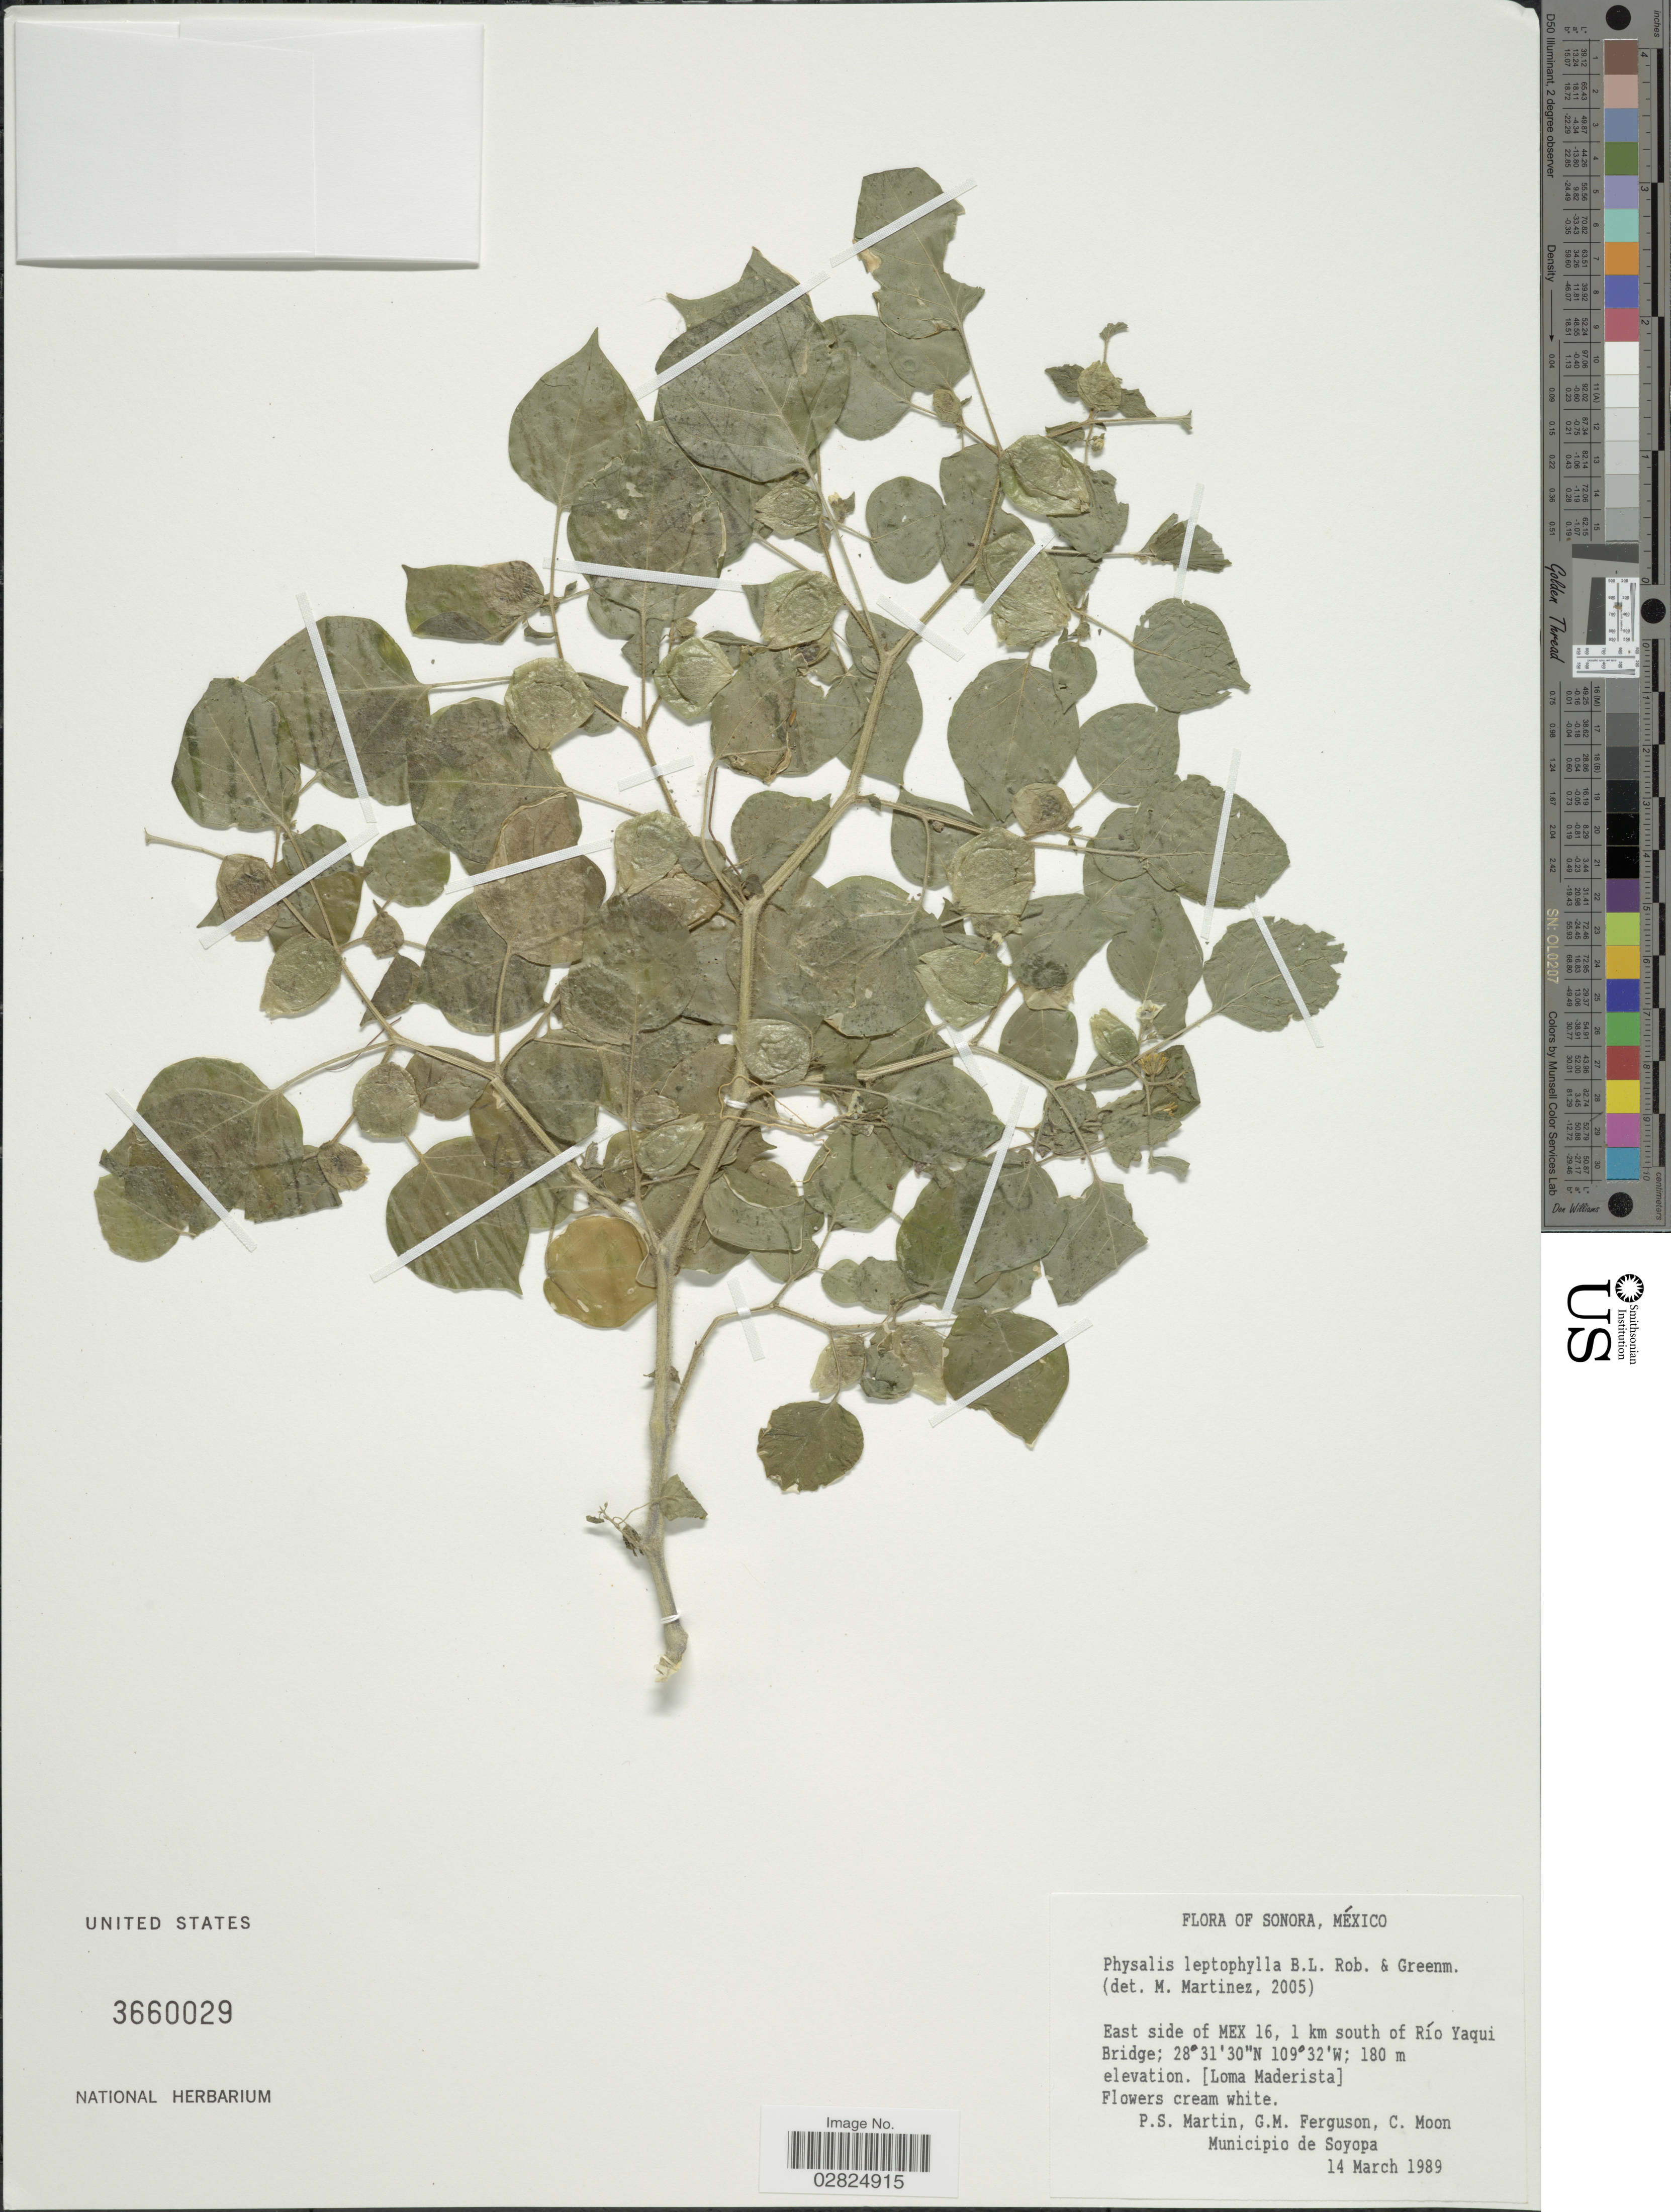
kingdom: Plantae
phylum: Tracheophyta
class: Magnoliopsida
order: Solanales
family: Solanaceae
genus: Physalis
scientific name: Physalis leptophylla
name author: B.L. Rob. & Greenm.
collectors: P. S. Martin, G. Ferguson & C. Moon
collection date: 1989-03-14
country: Mexico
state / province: Sonora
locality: East side of MEX 16, 1 km south of Río Yaqui Bridge. (Loma Maderista).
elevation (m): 180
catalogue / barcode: US 3660029